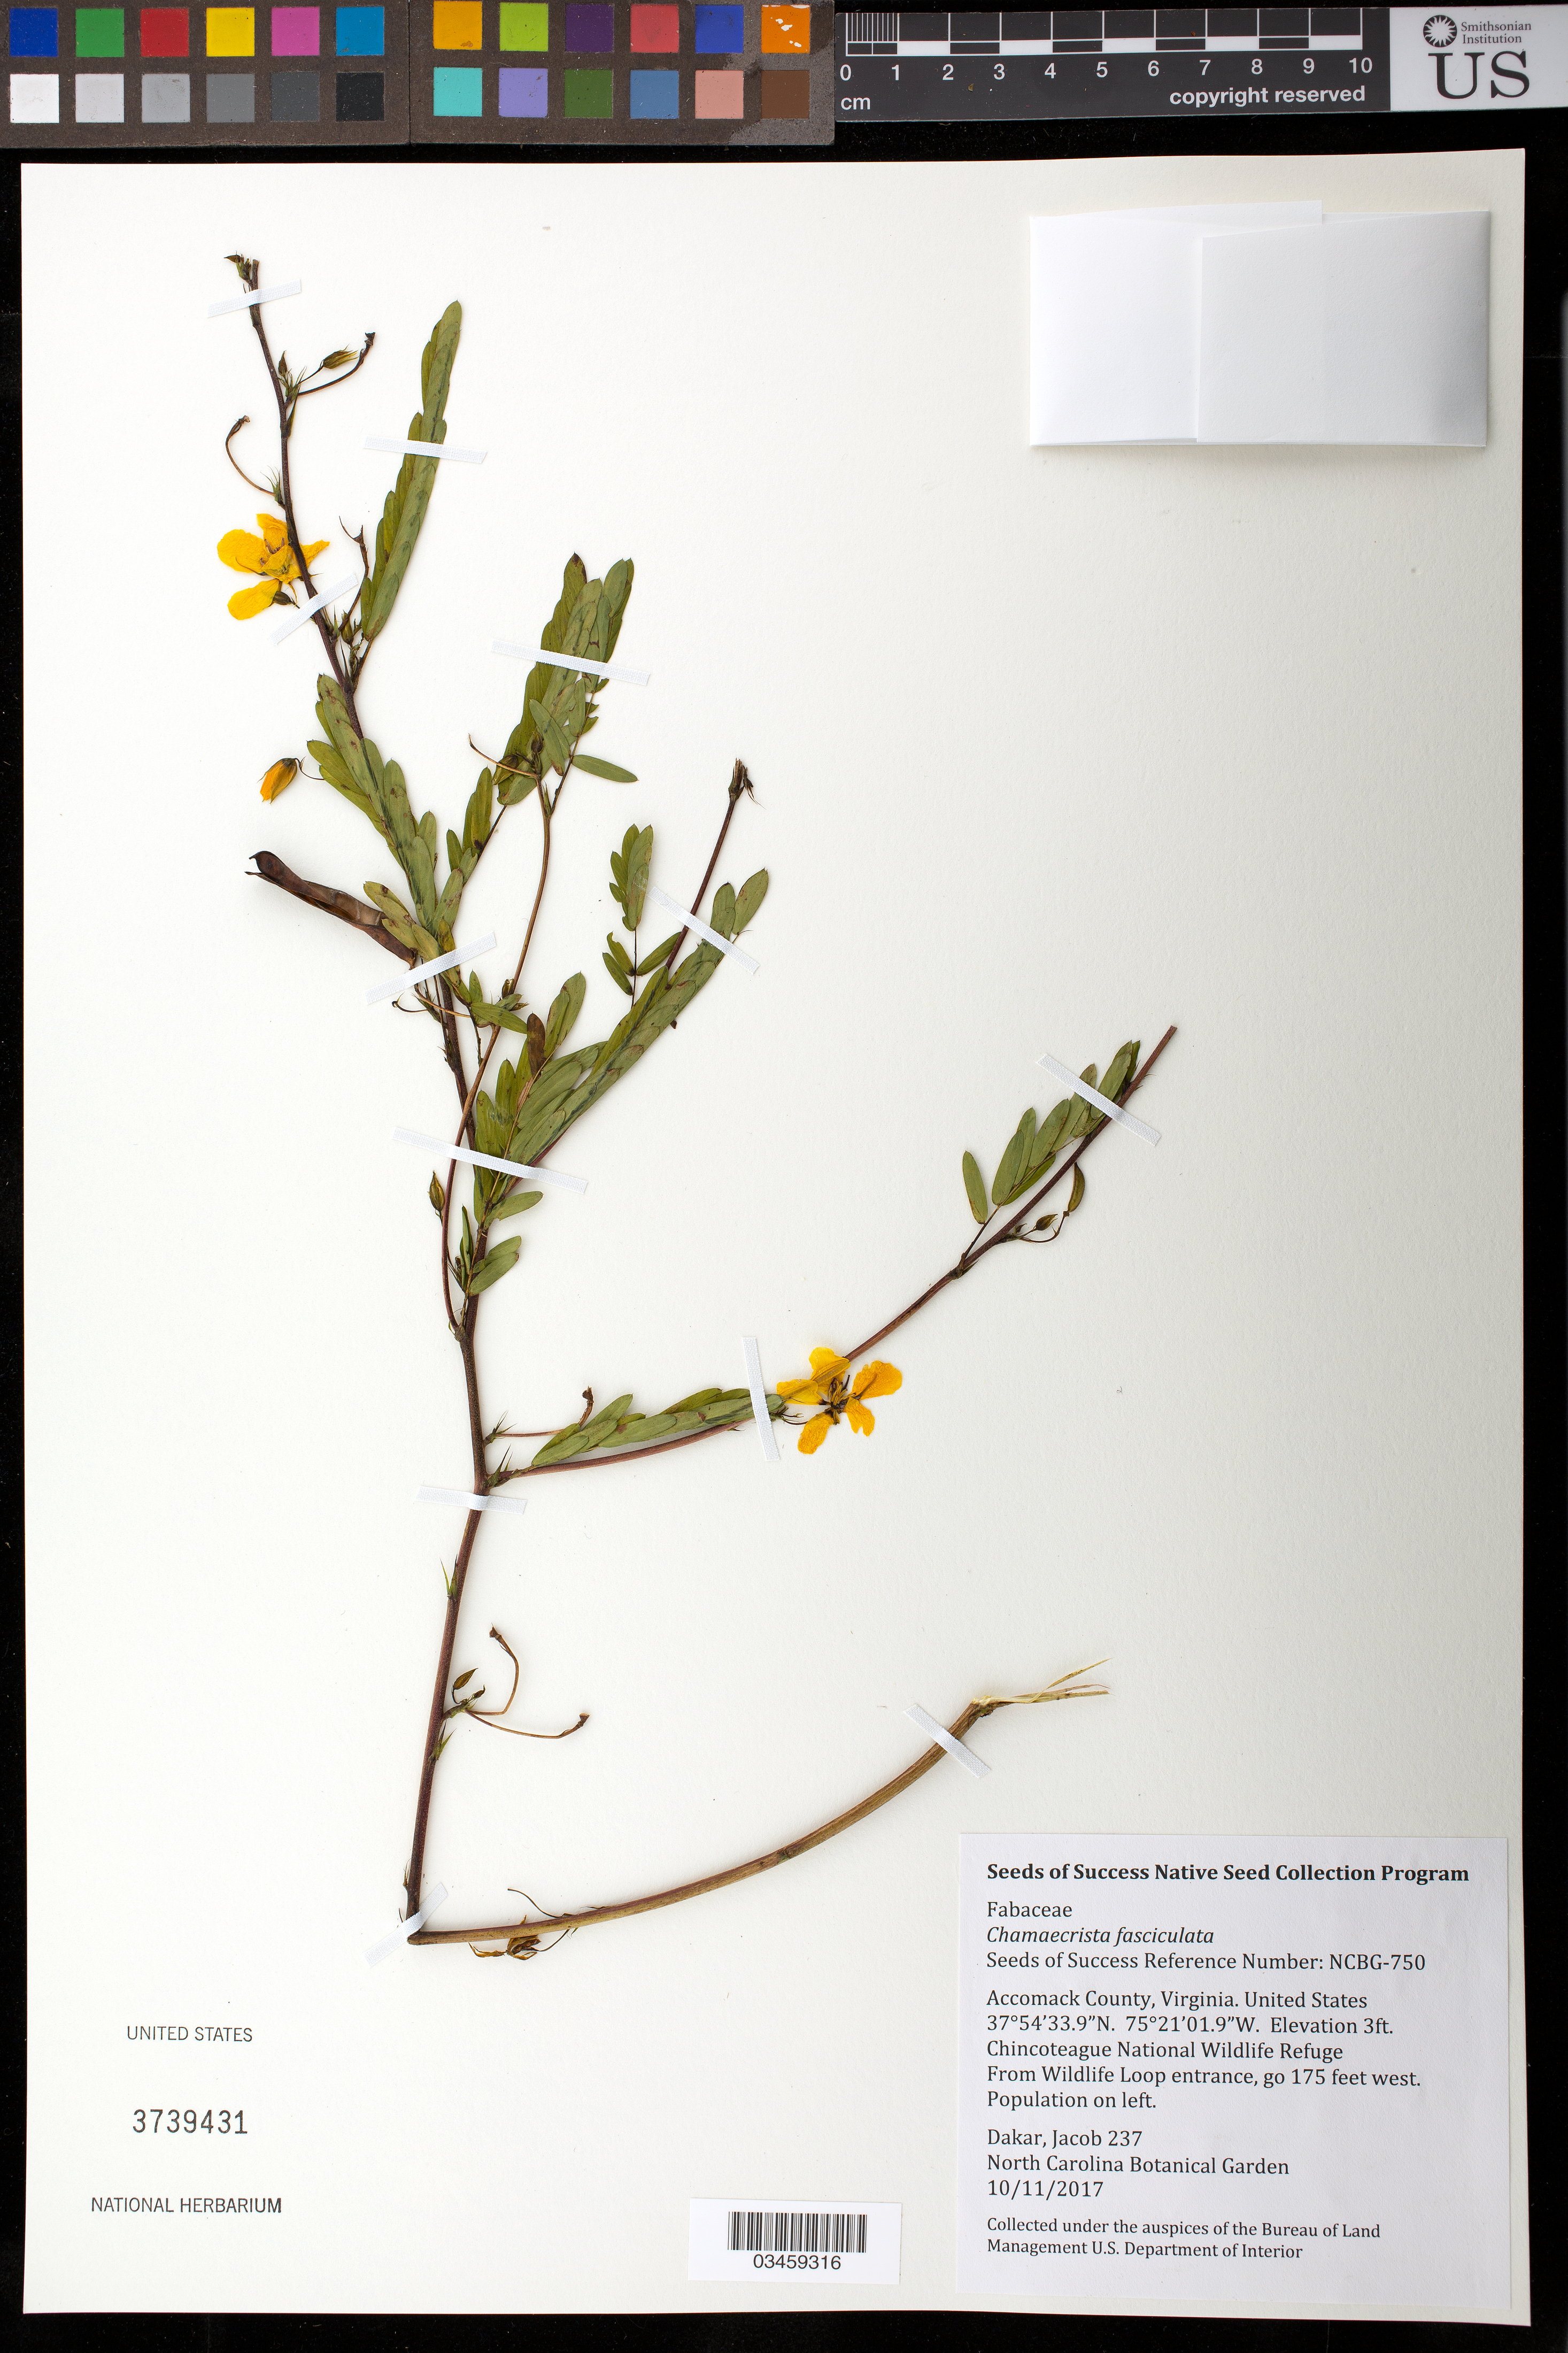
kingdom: Plantae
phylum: Tracheophyta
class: Magnoliopsida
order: Fabales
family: Fabaceae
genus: Chamaecrista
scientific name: Chamaecrista fasciculata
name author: (Michx.) Greene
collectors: J. Dakar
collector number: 237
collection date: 2017-10-11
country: United States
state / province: Virginia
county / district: Accomack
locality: Chincotaeague National Wildlife Refuge, 175 feet from Wildlife Loop entrance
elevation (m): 1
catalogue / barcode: US 3739431